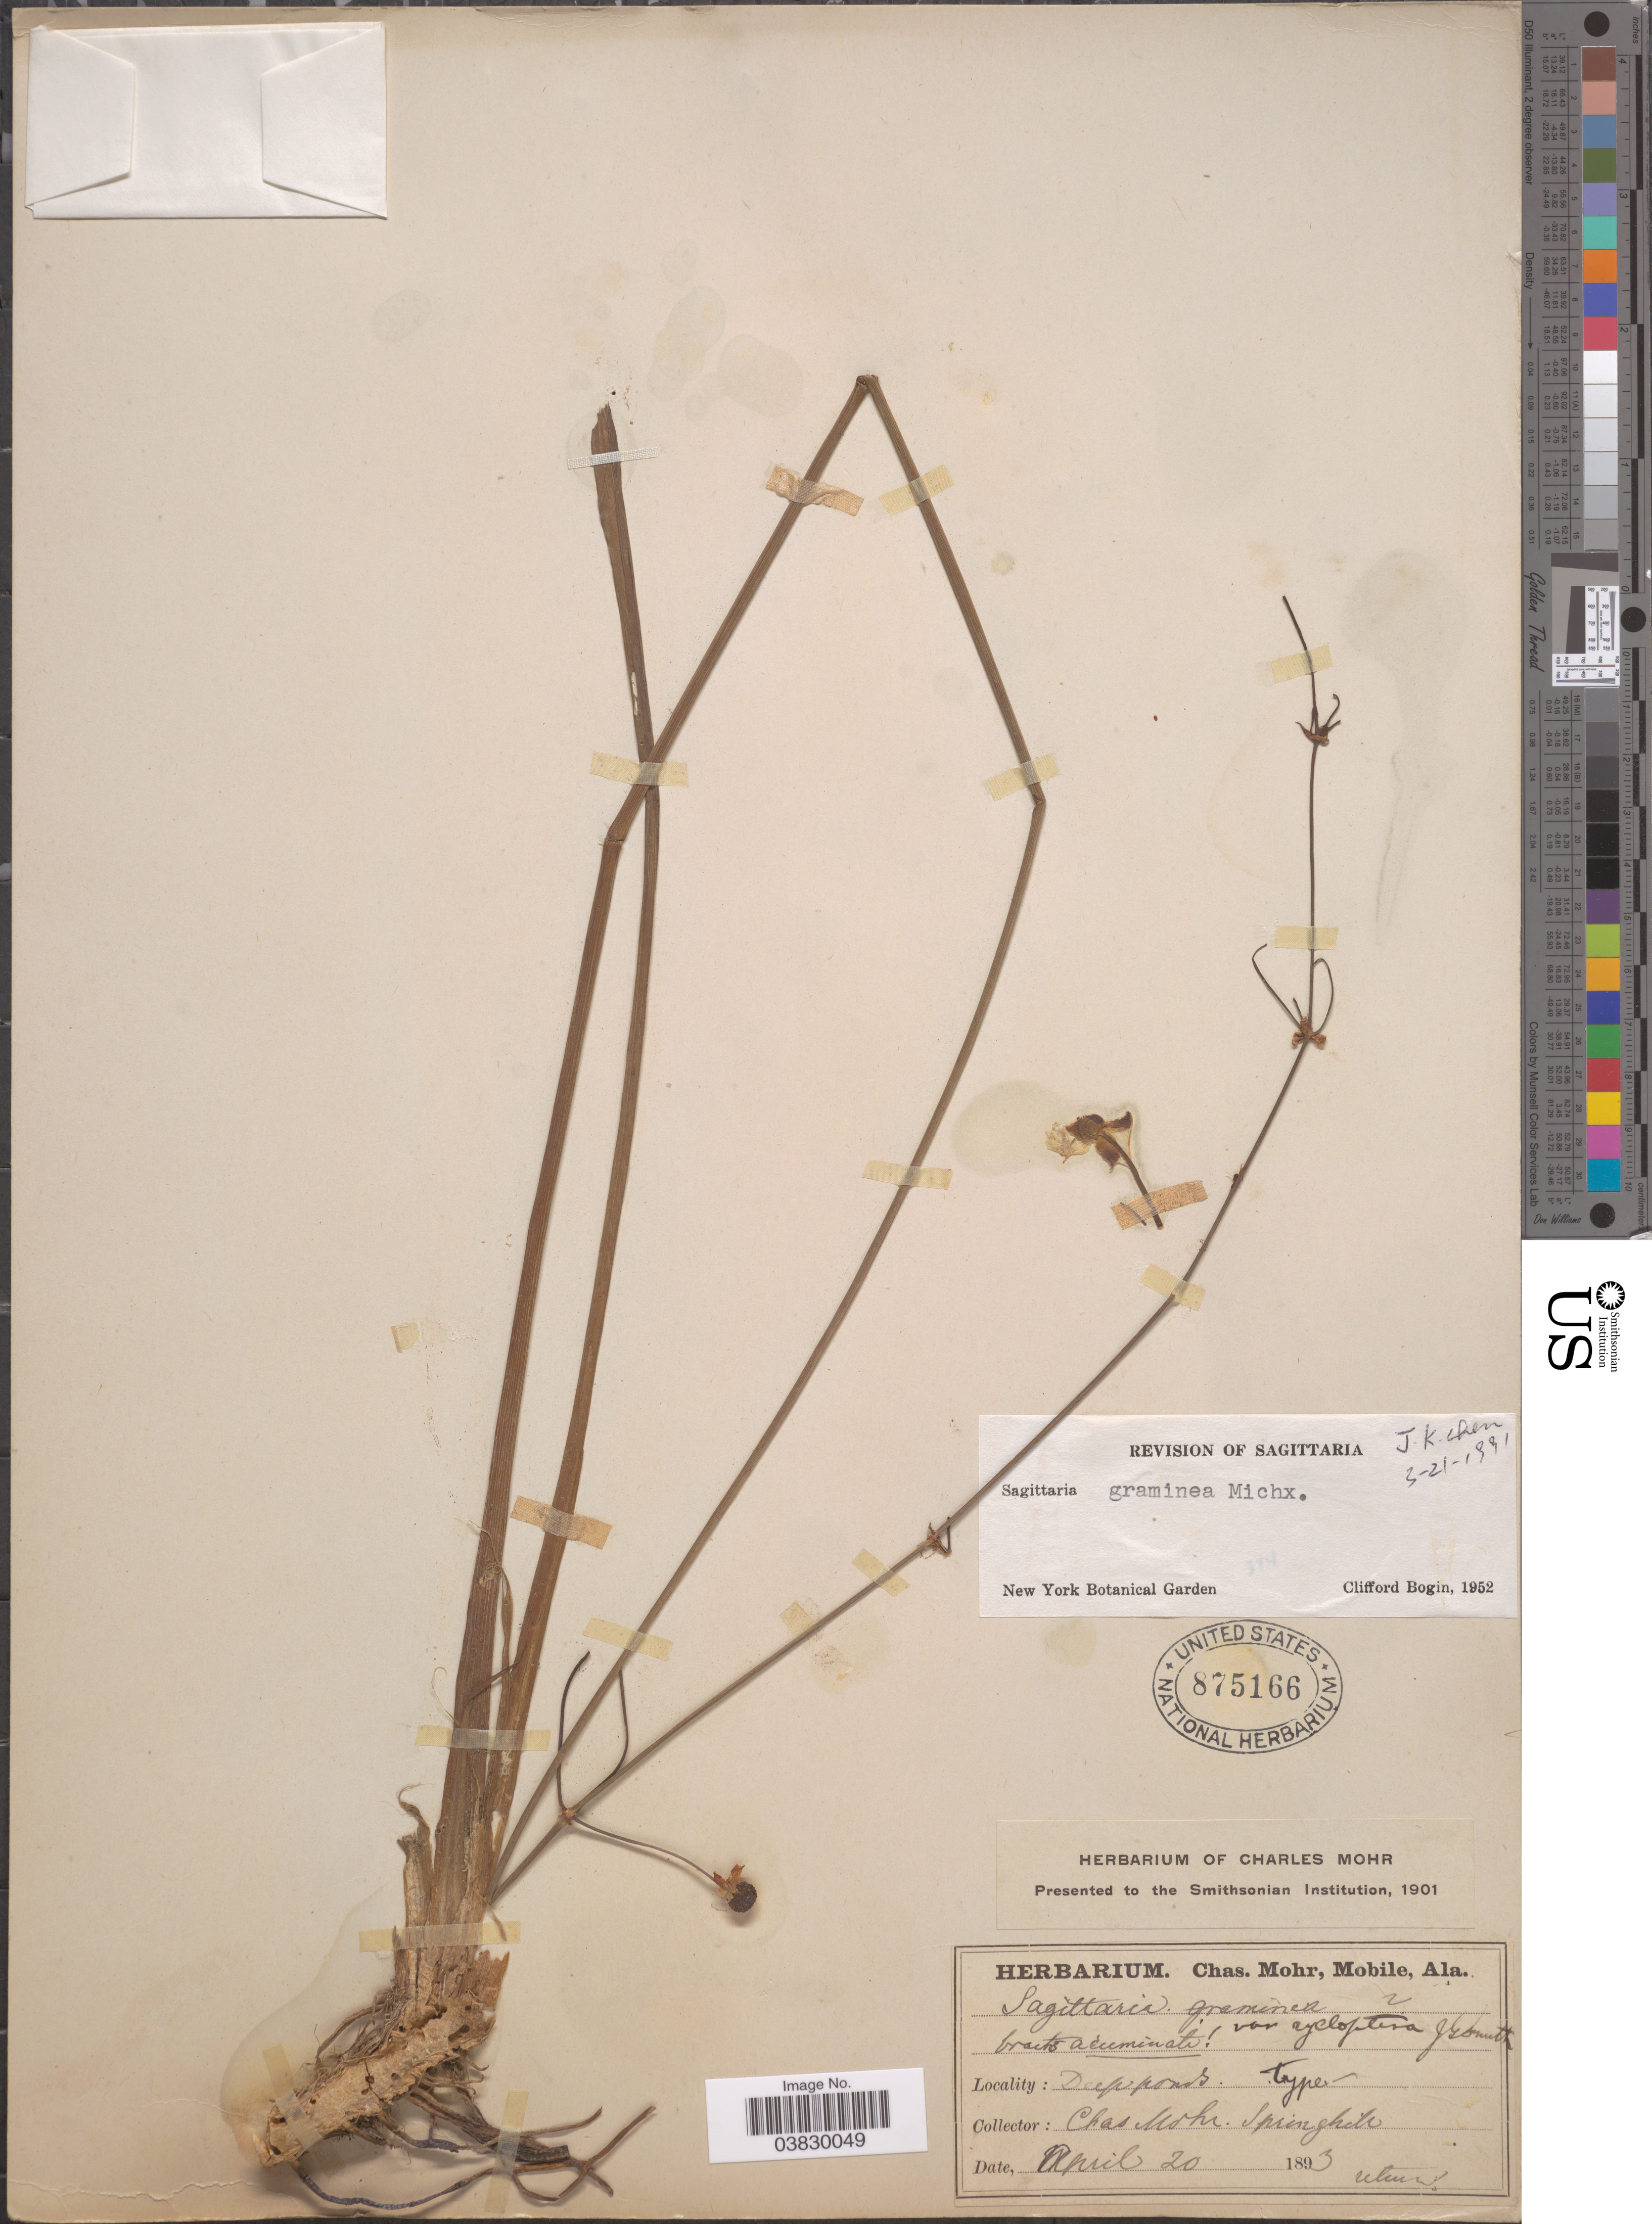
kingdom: Plantae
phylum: Tracheophyta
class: Liliopsida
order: Alismatales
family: Alismataceae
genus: Sagittaria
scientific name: Sagittaria graminea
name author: Michx.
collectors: C. T. Mohr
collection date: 1893-04-20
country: United States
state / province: Alabama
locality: Springhill.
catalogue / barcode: US 875166